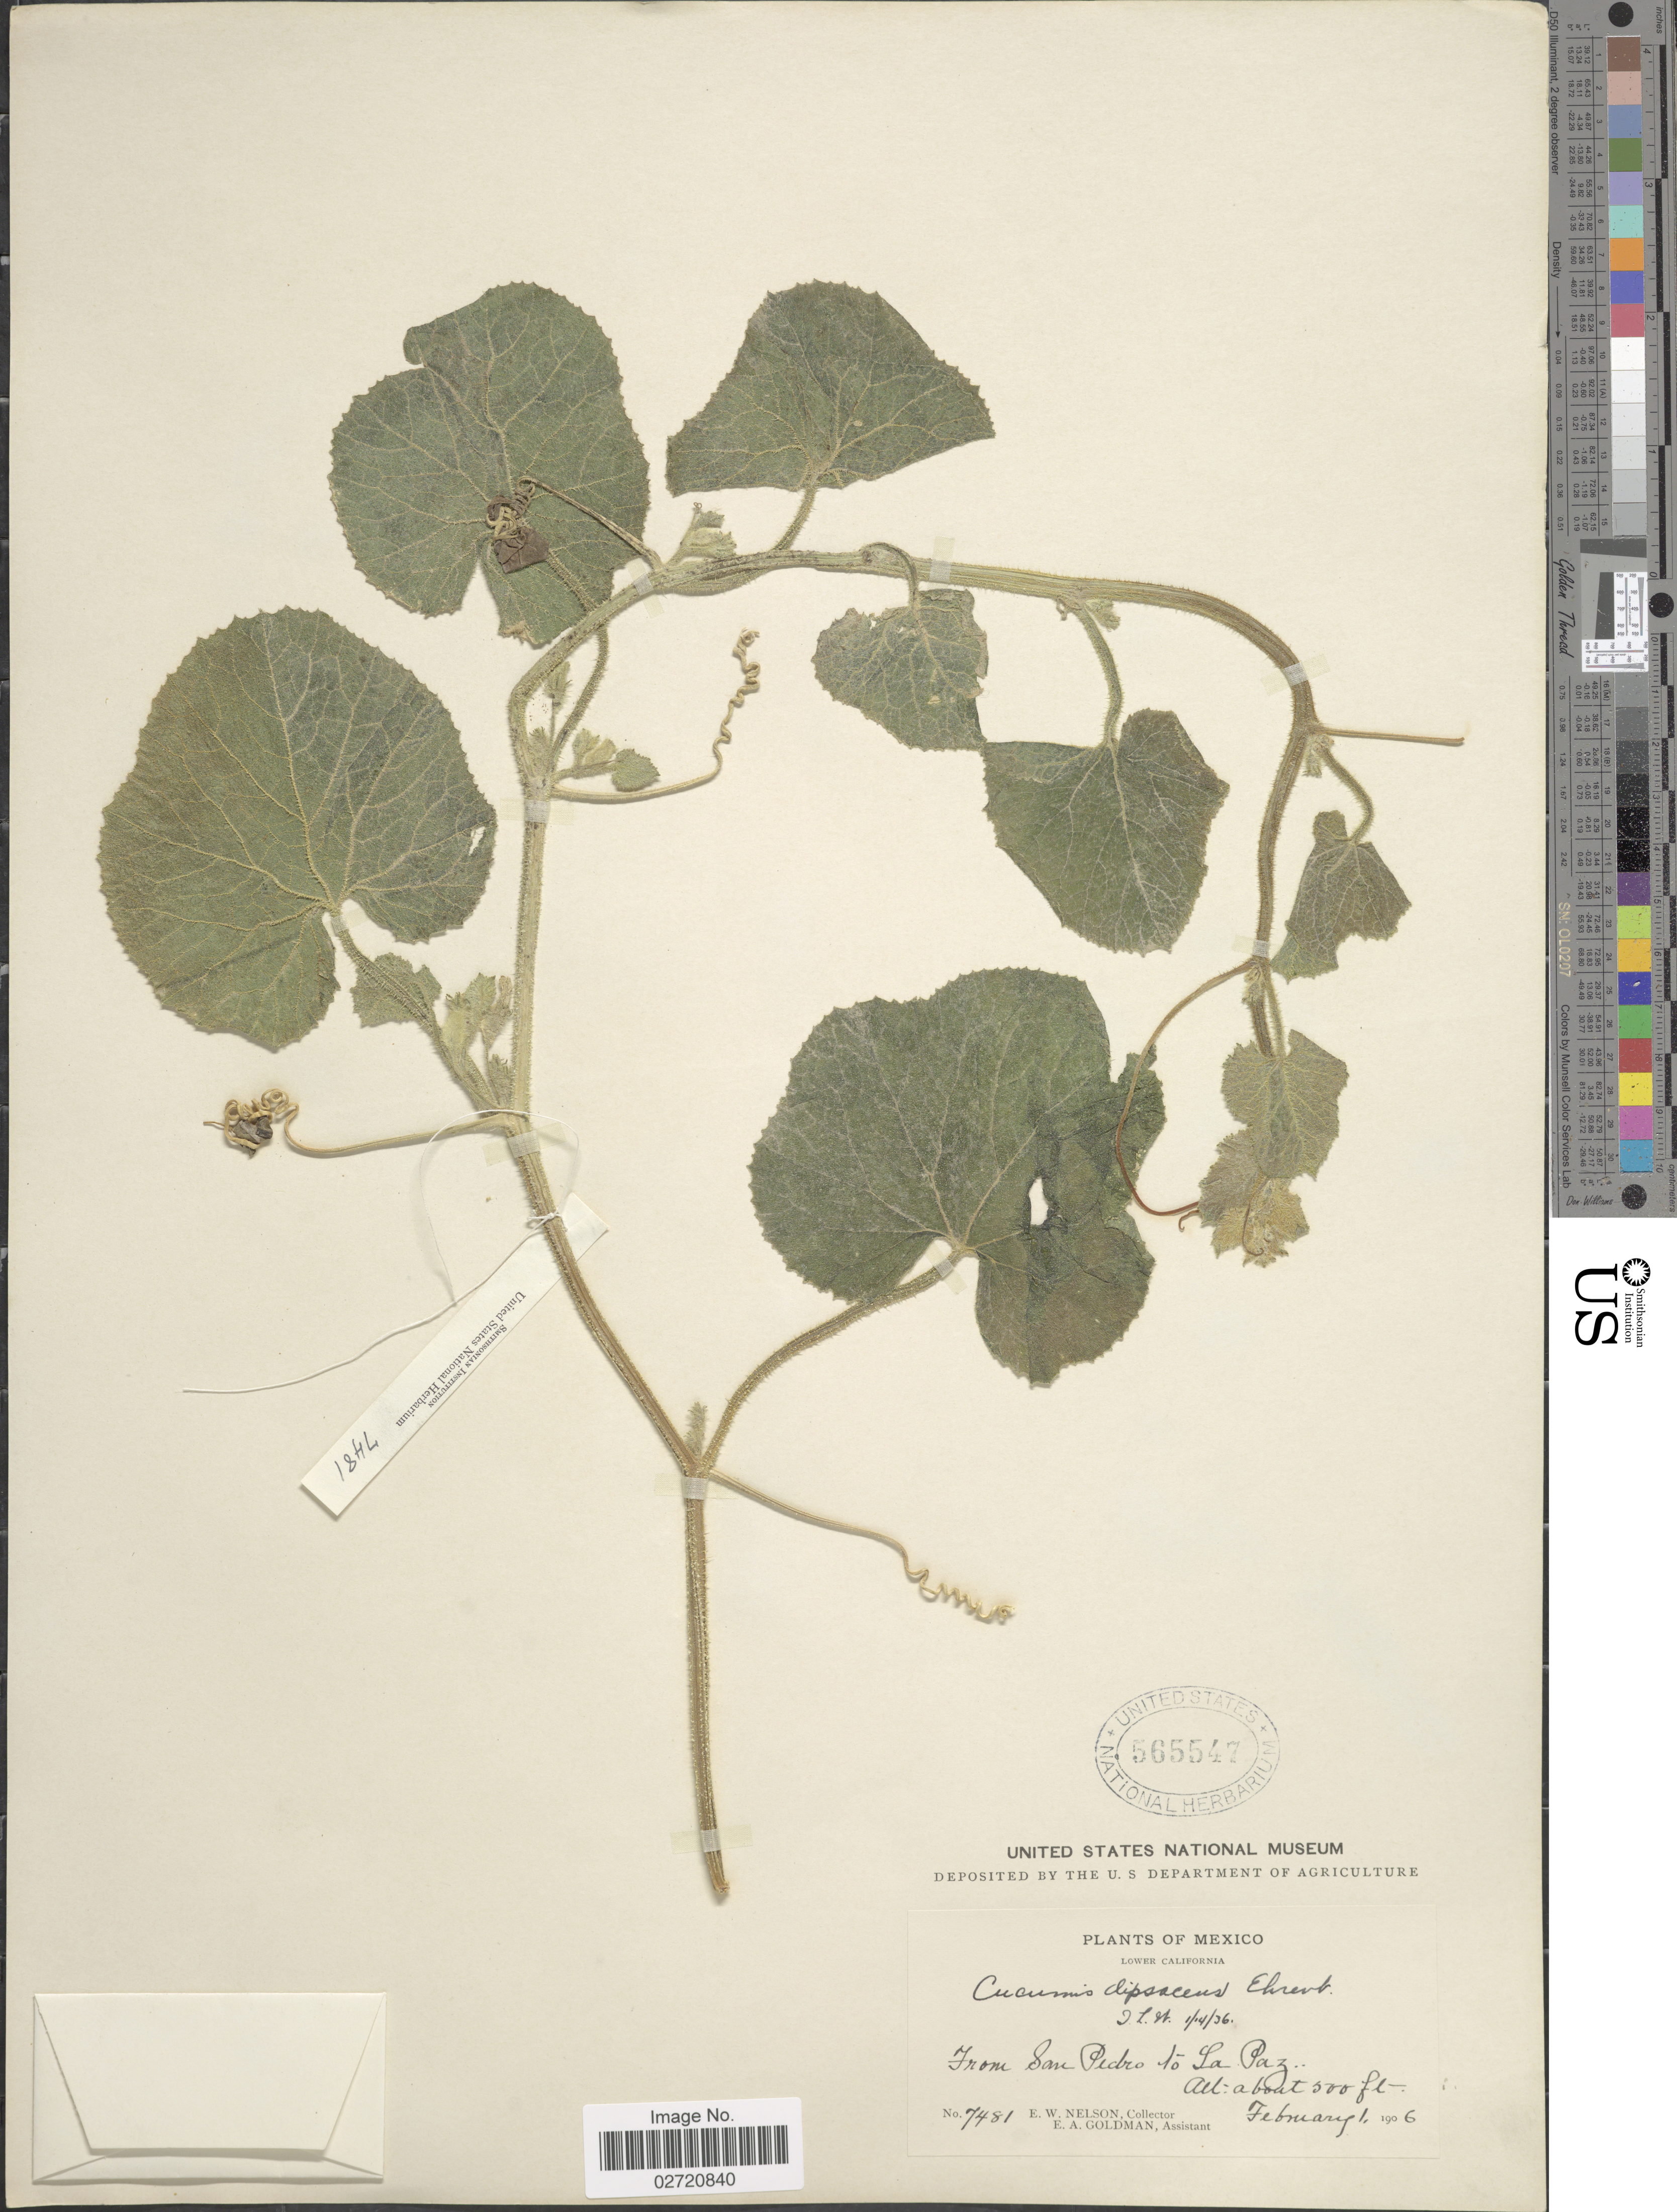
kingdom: Plantae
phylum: Tracheophyta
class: Magnoliopsida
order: Cucurbitales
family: Cucurbitaceae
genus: Cucumis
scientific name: Cucumis dipsaceus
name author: Ehrenb. ex Spach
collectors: E. W. Nelson & E. A. Goldman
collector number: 7481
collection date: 1906-02-01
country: Mexico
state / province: Baja California Sur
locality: Lower California. From San Pedro to La Paz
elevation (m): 152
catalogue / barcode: US 565547